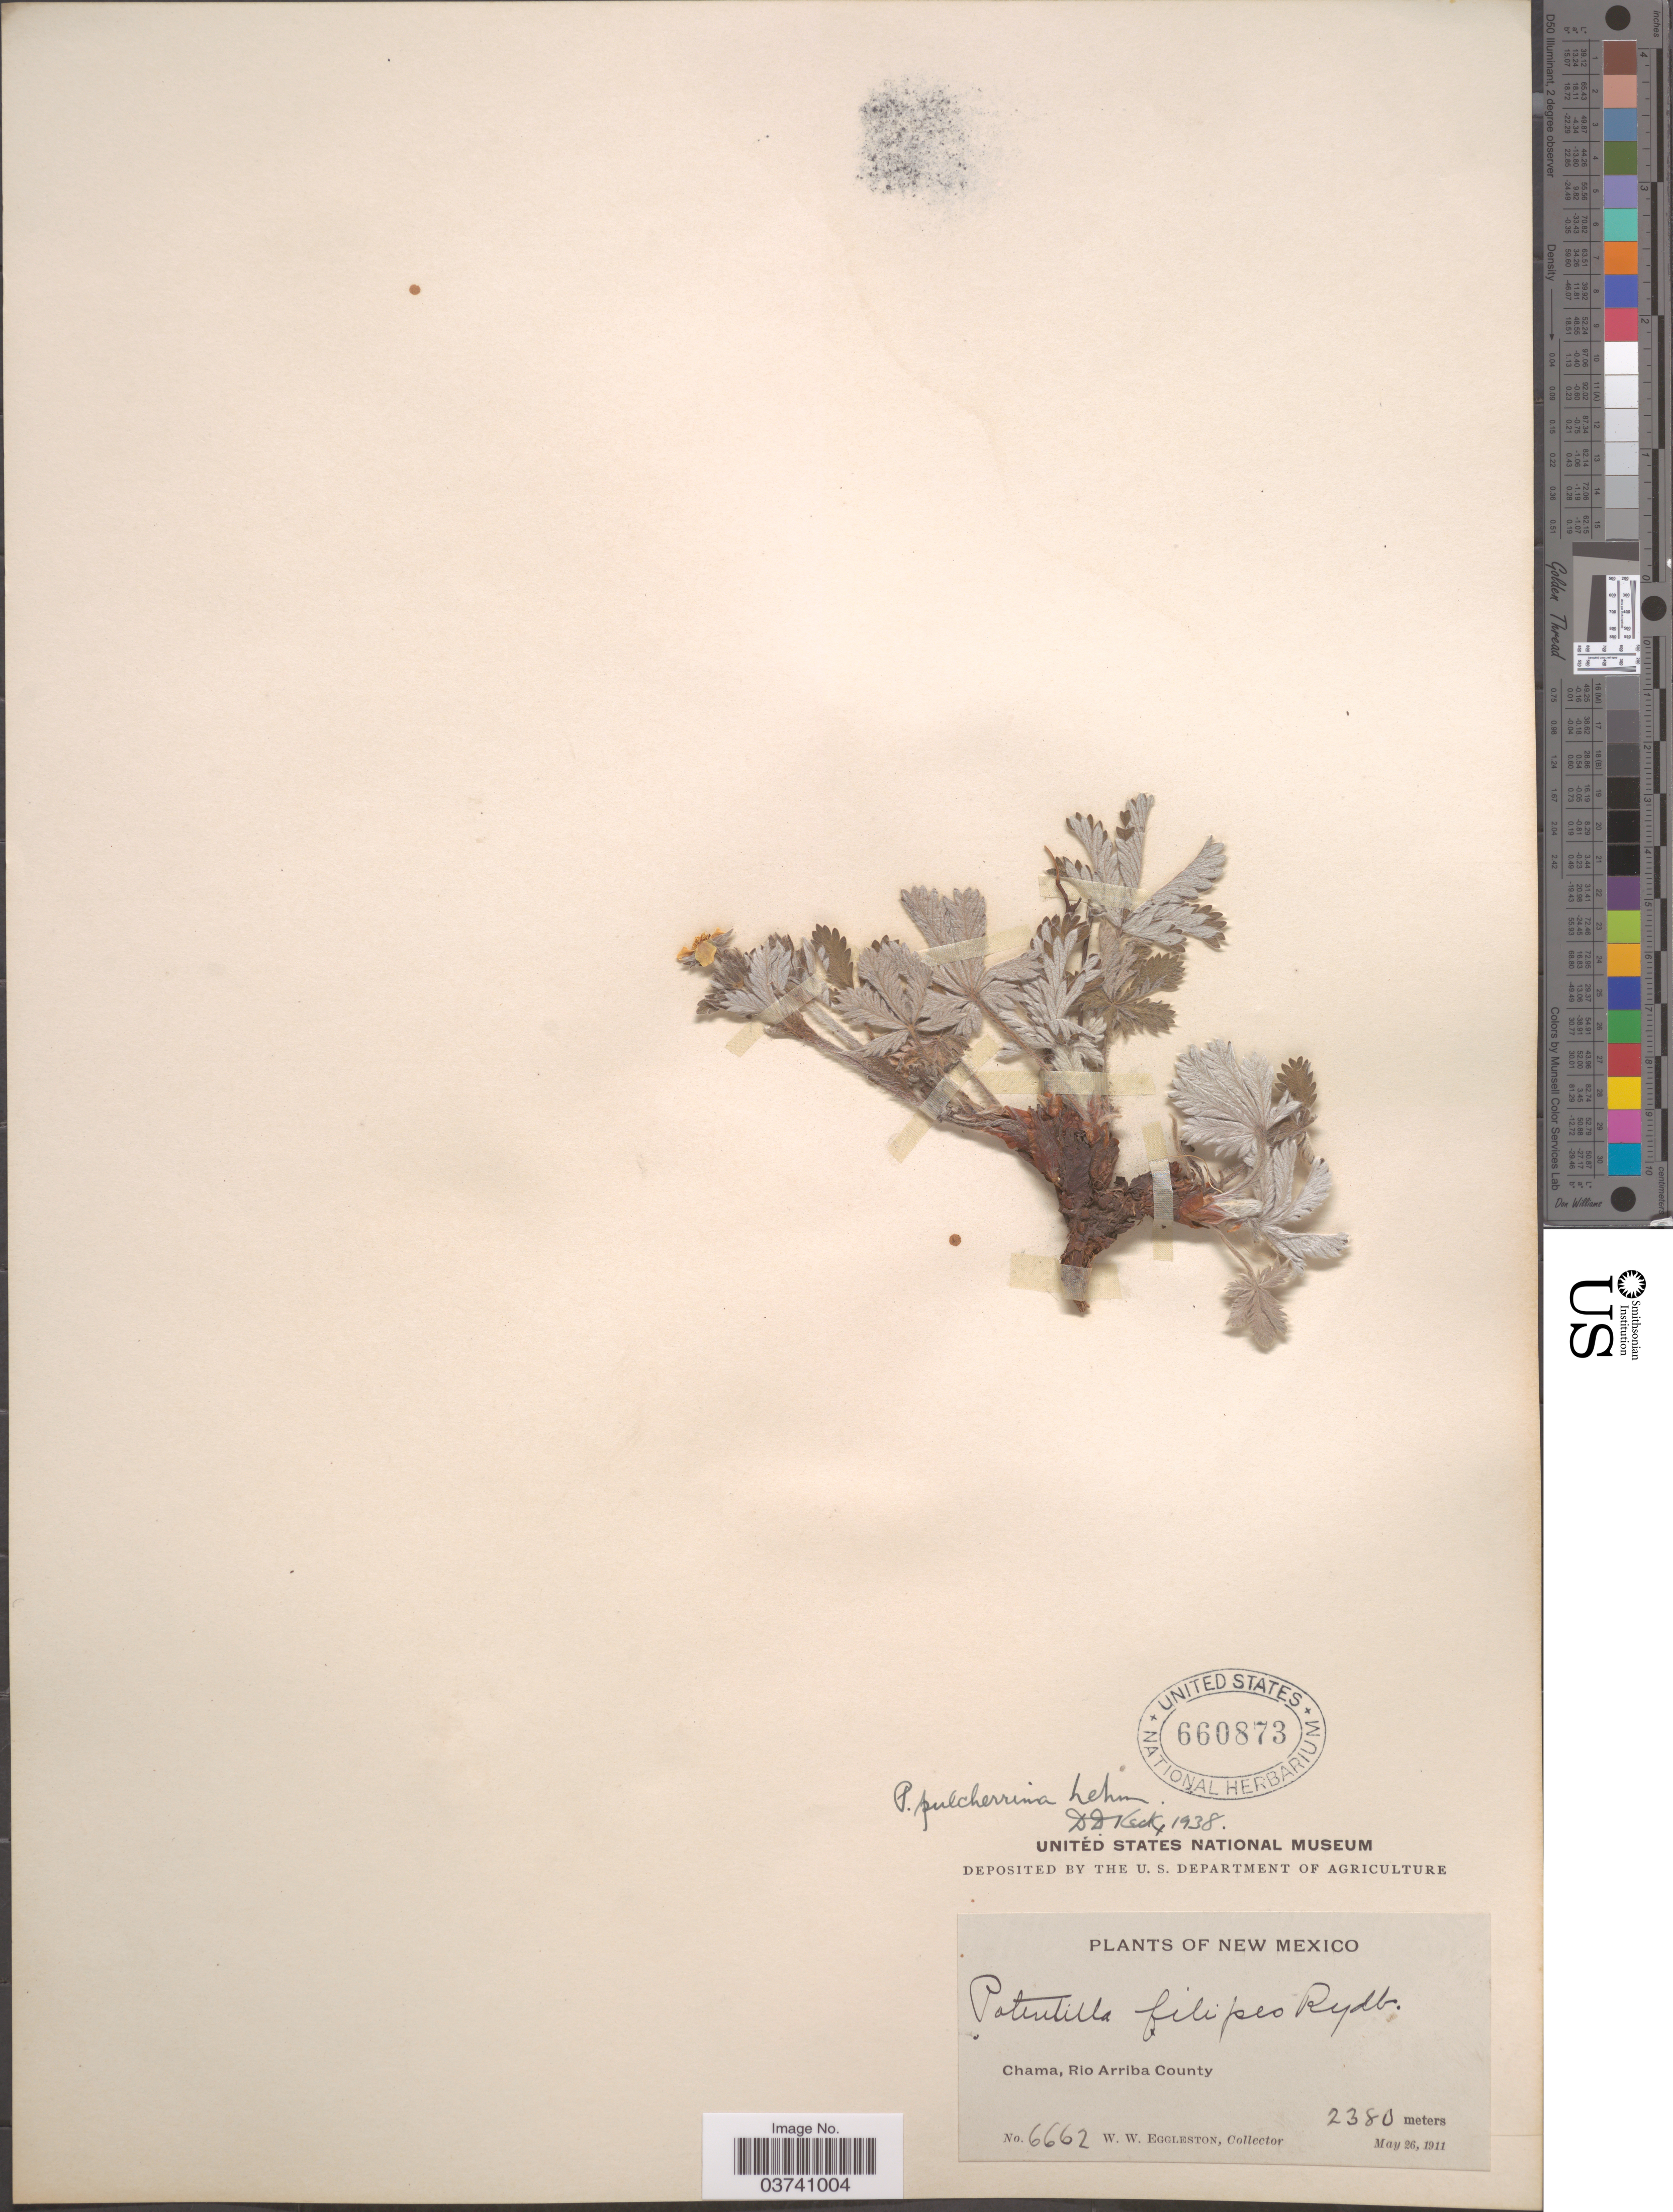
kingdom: Plantae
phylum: Tracheophyta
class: Magnoliopsida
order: Rosales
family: Rosaceae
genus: Potentilla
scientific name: Potentilla pulcherrima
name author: Lehm.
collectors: W. W. Eggleston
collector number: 6662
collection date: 1911-05-26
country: United States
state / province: New Mexico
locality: Chama, Rio Arriba County.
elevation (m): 2380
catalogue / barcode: US 660873